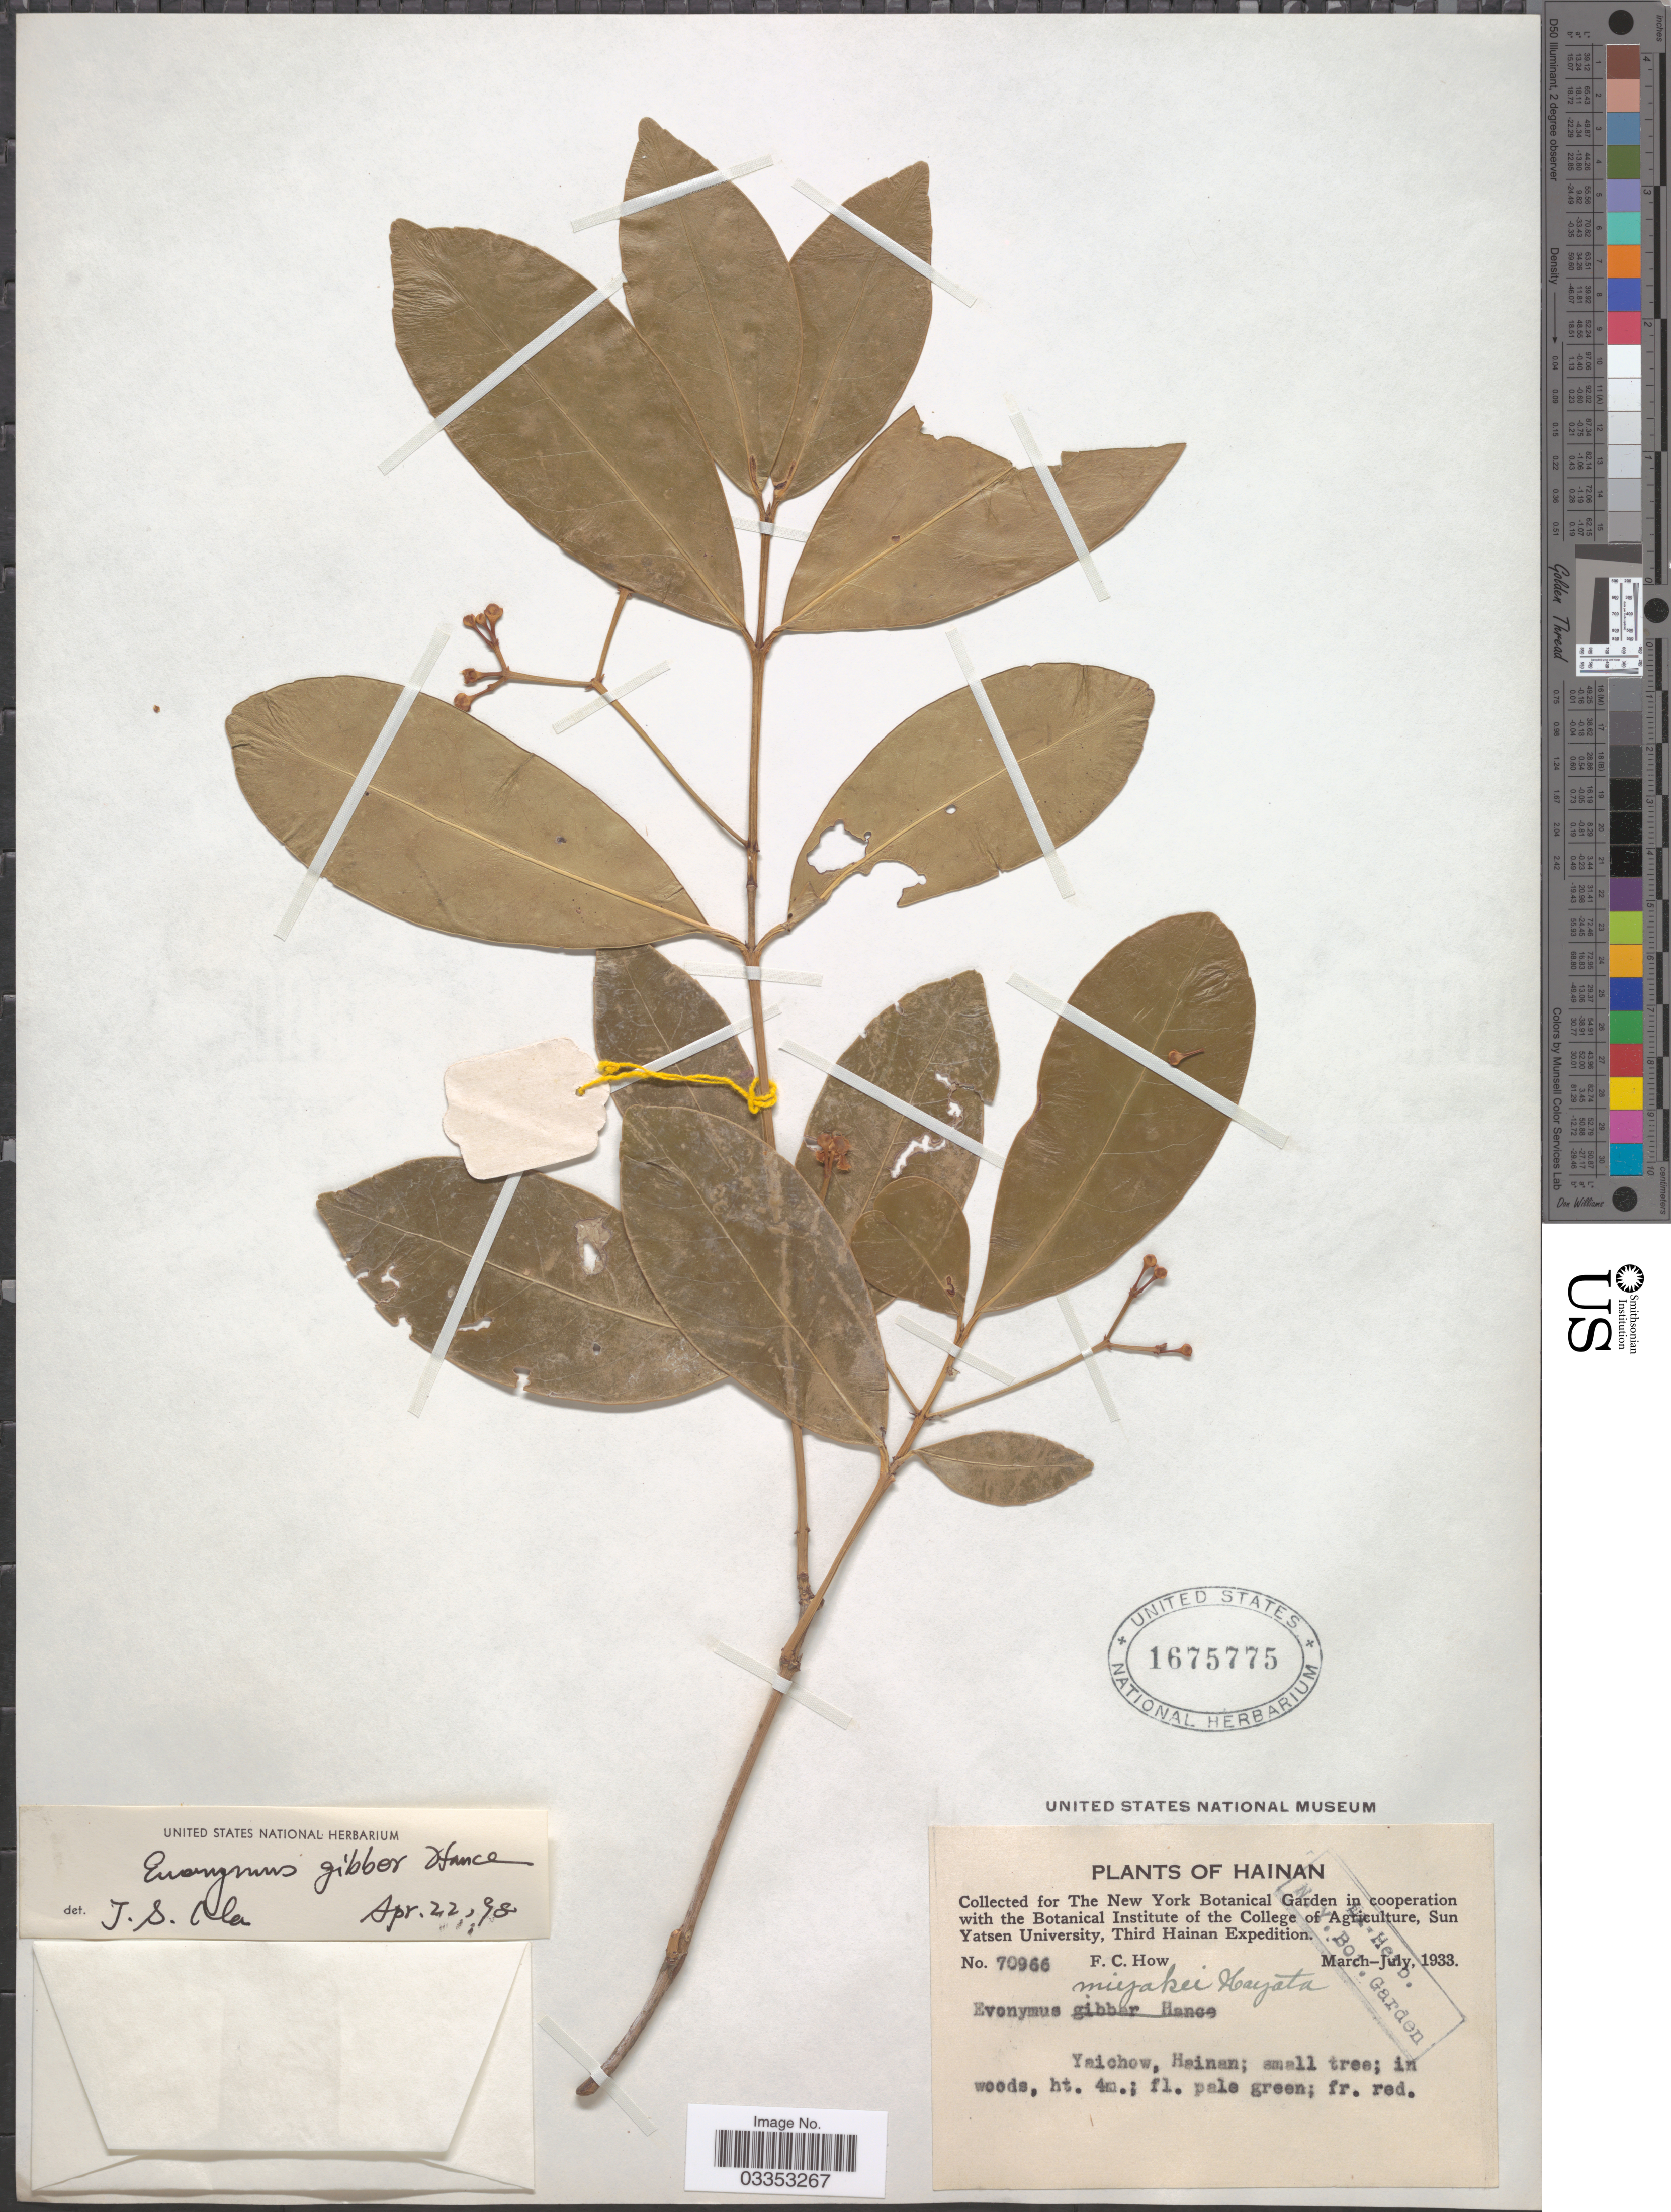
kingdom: Plantae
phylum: Tracheophyta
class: Magnoliopsida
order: Celastrales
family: Celastraceae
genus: Euonymus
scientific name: Euonymus glaber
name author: Roxb.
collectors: F. C. How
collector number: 70966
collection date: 1933-03/1933-07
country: China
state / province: Hainan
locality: Yaichow.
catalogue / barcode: US 1675775